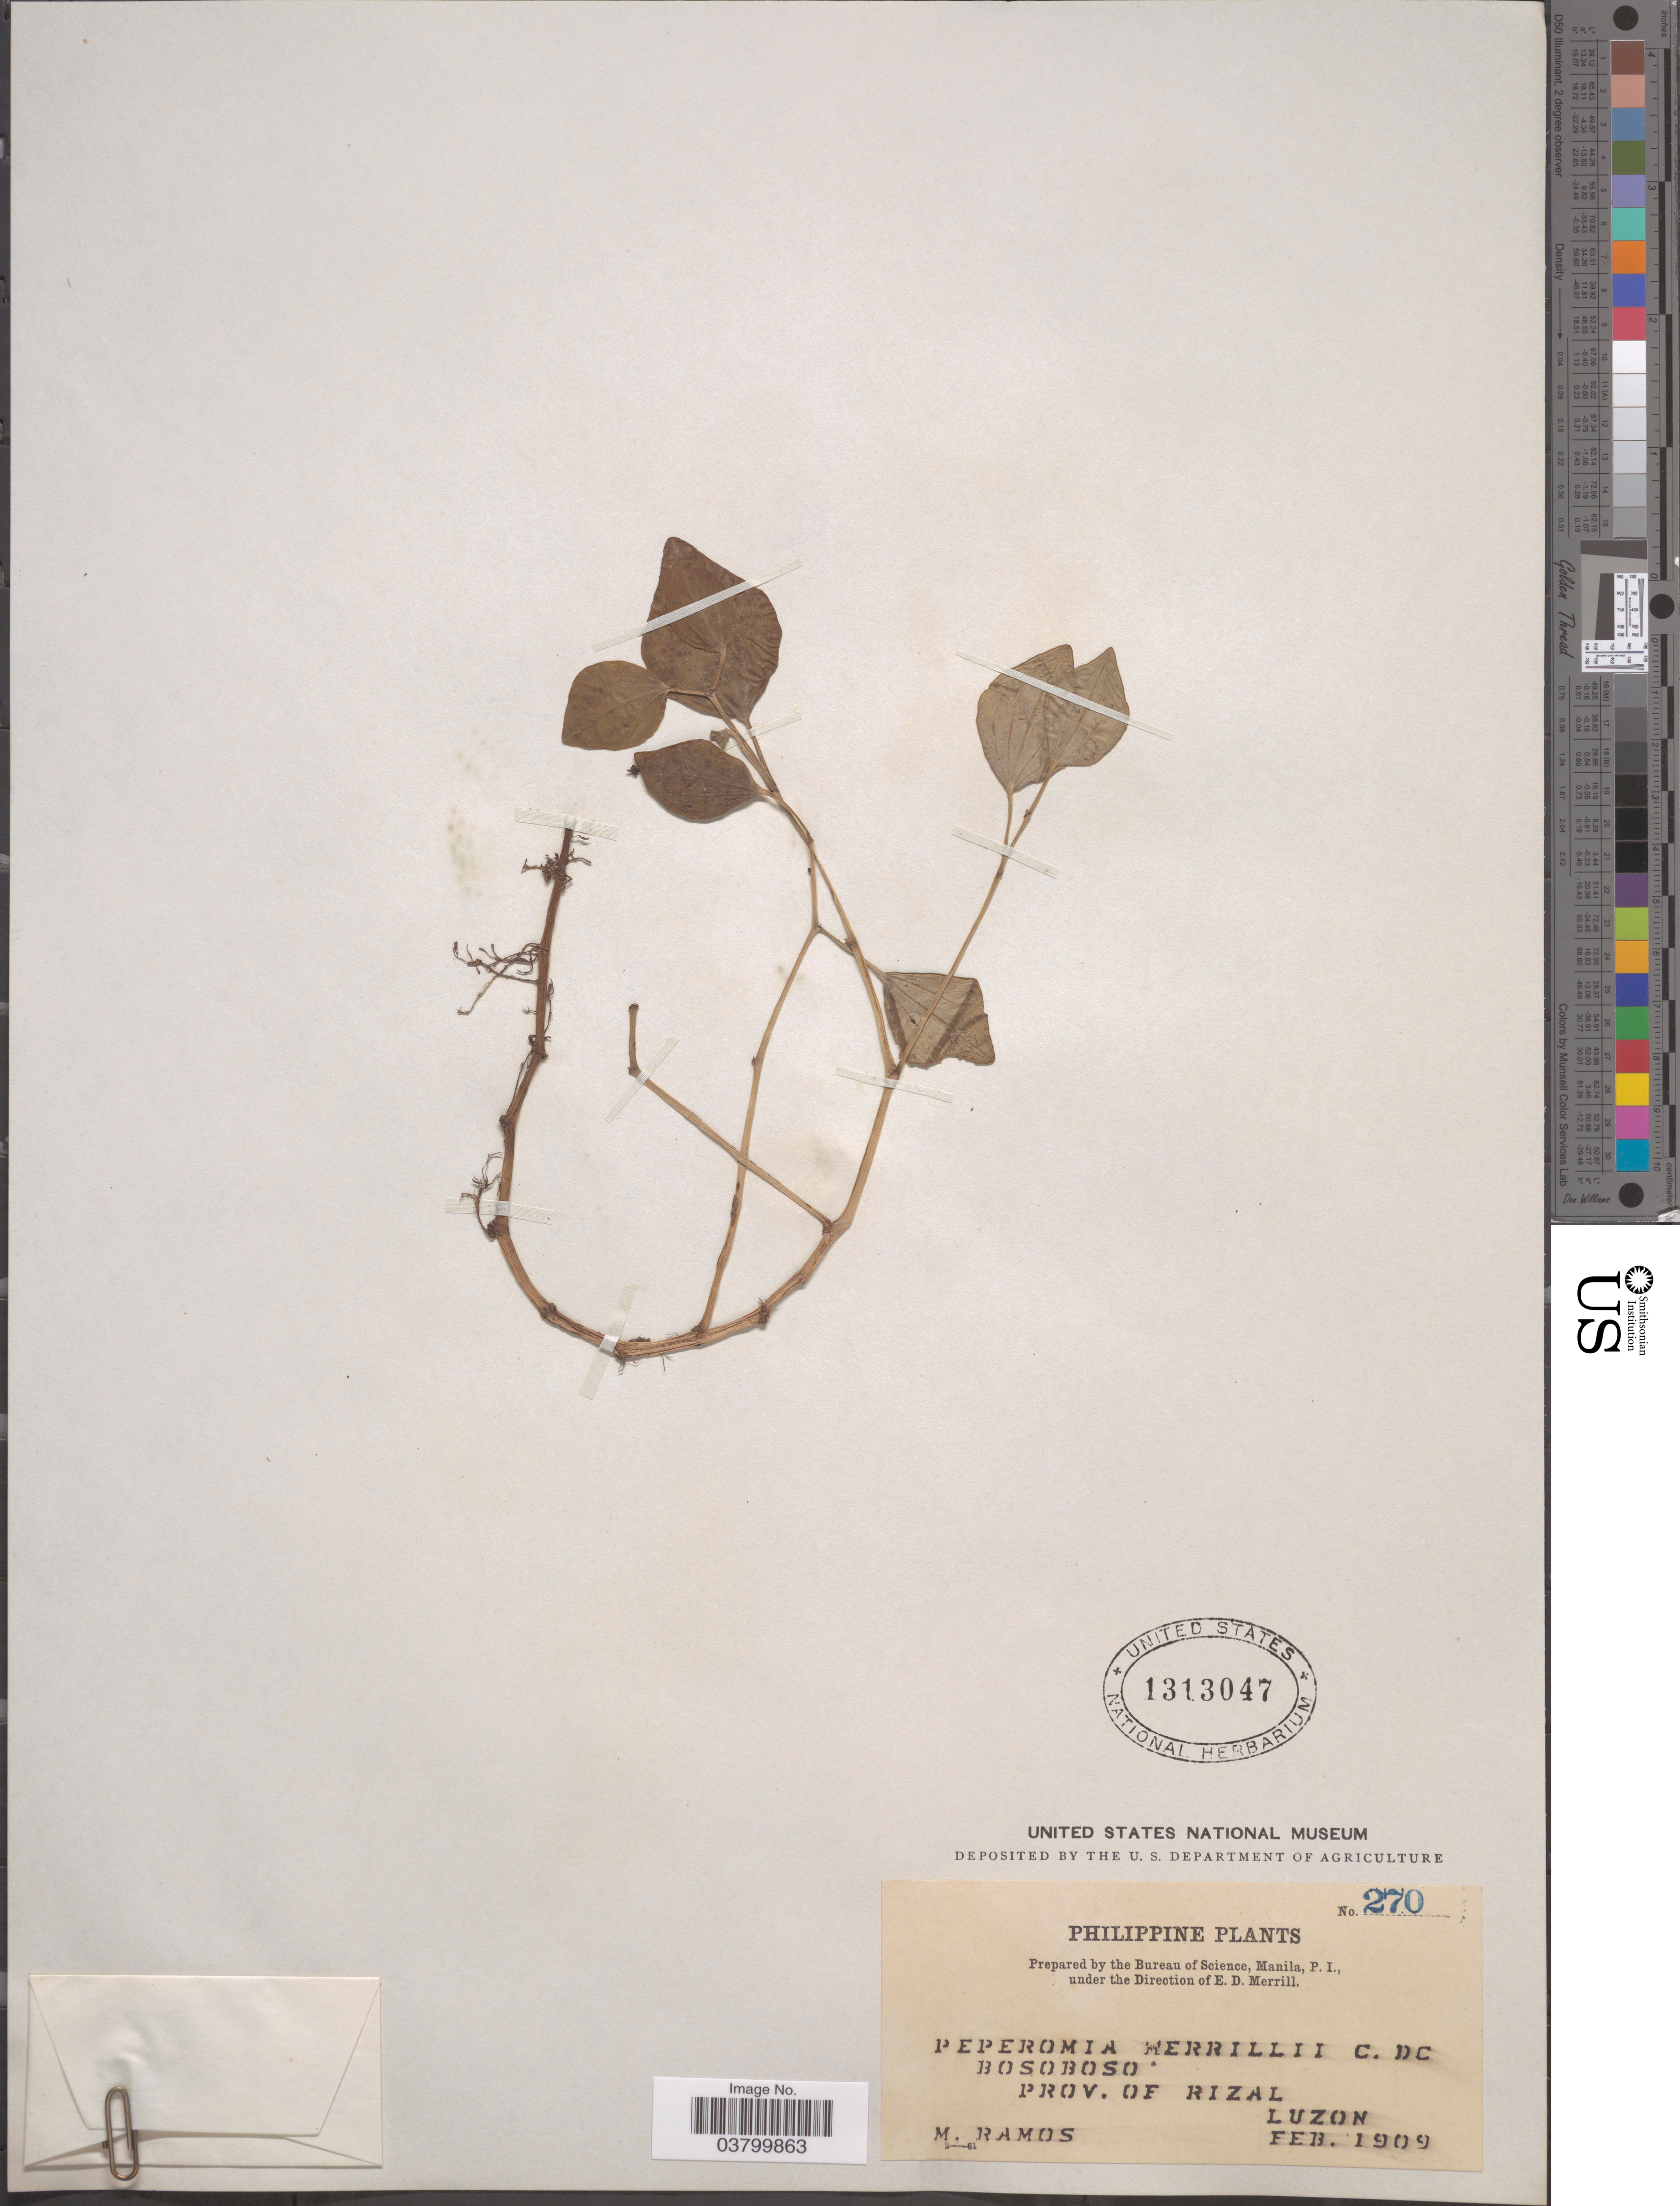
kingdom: Plantae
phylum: Tracheophyta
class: Magnoliopsida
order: Piperales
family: Piperaceae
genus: Peperomia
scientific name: Peperomia merrillii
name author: C. DC.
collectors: M. Ramos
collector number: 270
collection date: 1909-02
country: Philippines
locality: Bosoboso. Prov. of Rizal. Luzon.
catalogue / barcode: US 1313047